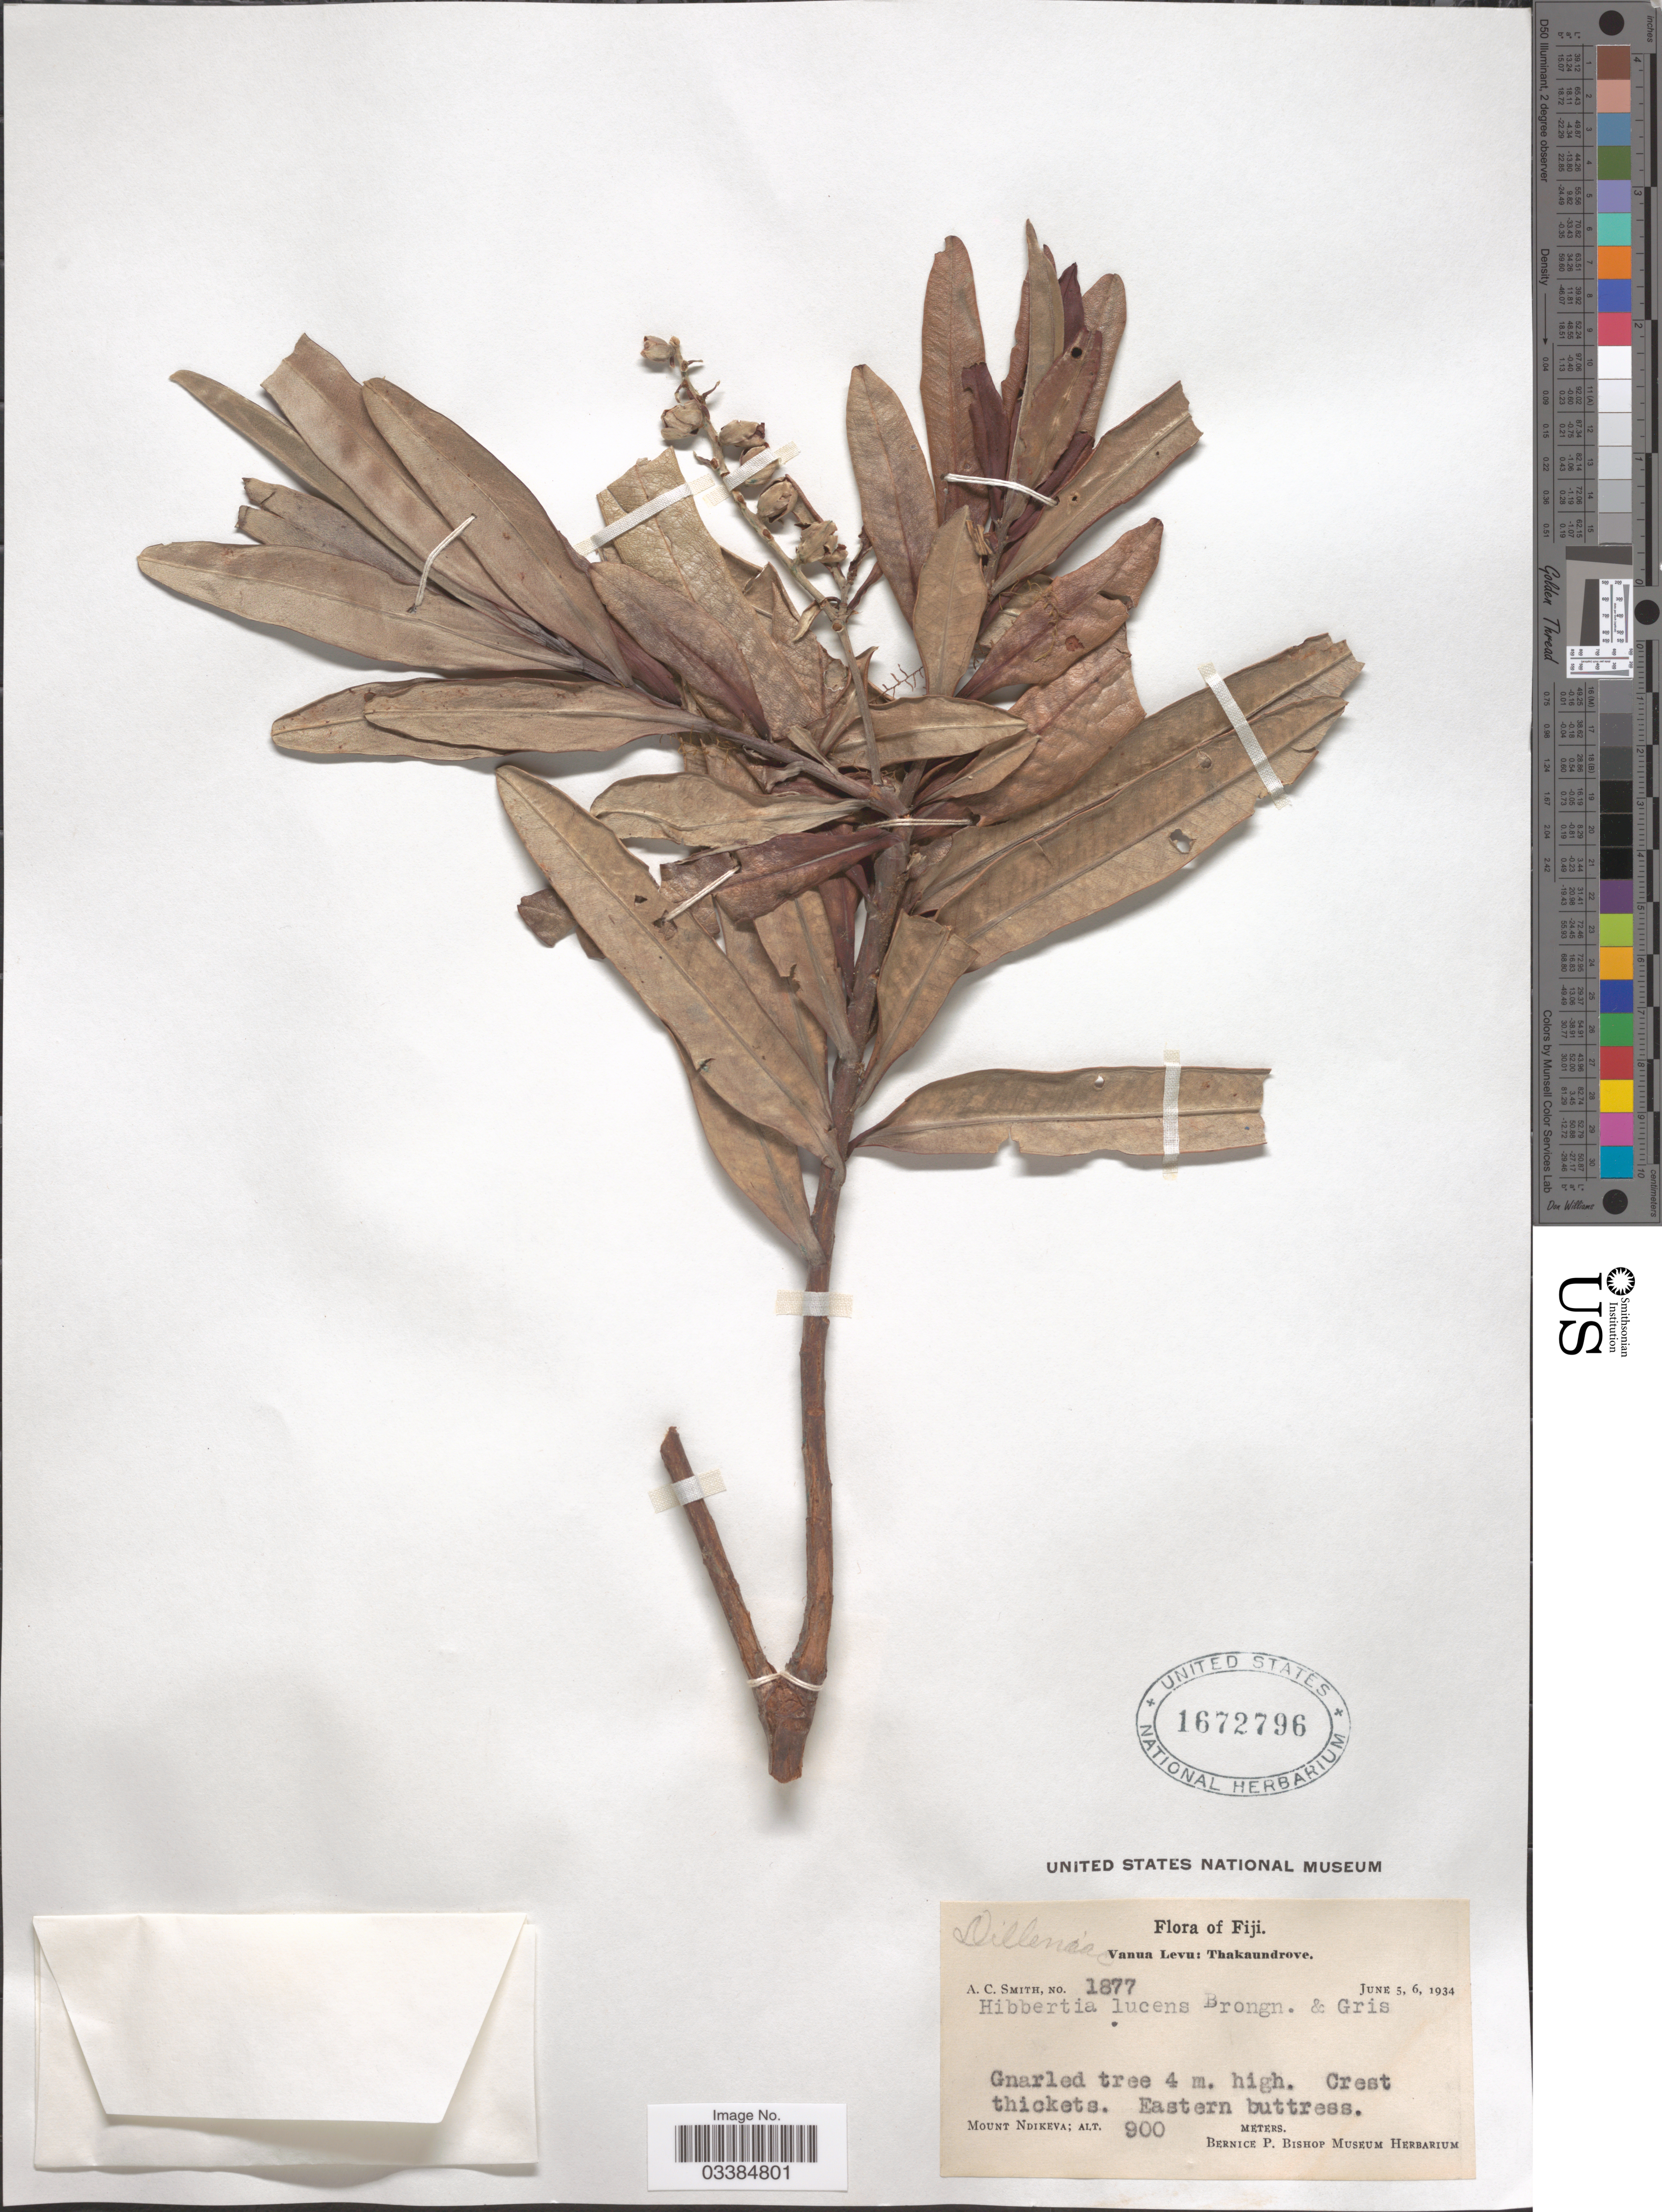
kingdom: Plantae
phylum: Tracheophyta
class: Magnoliopsida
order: Dilleniales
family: Dilleniaceae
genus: Hibbertia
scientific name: Hibbertia lucens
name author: Brongn. & Gris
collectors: A. C. Smith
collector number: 1877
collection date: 1934-06-05/1934-06-06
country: Fiji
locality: Vanua Levu: Thakaundrove. Eastern buttrees. Mount Ndikeva.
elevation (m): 900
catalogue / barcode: US 1672796